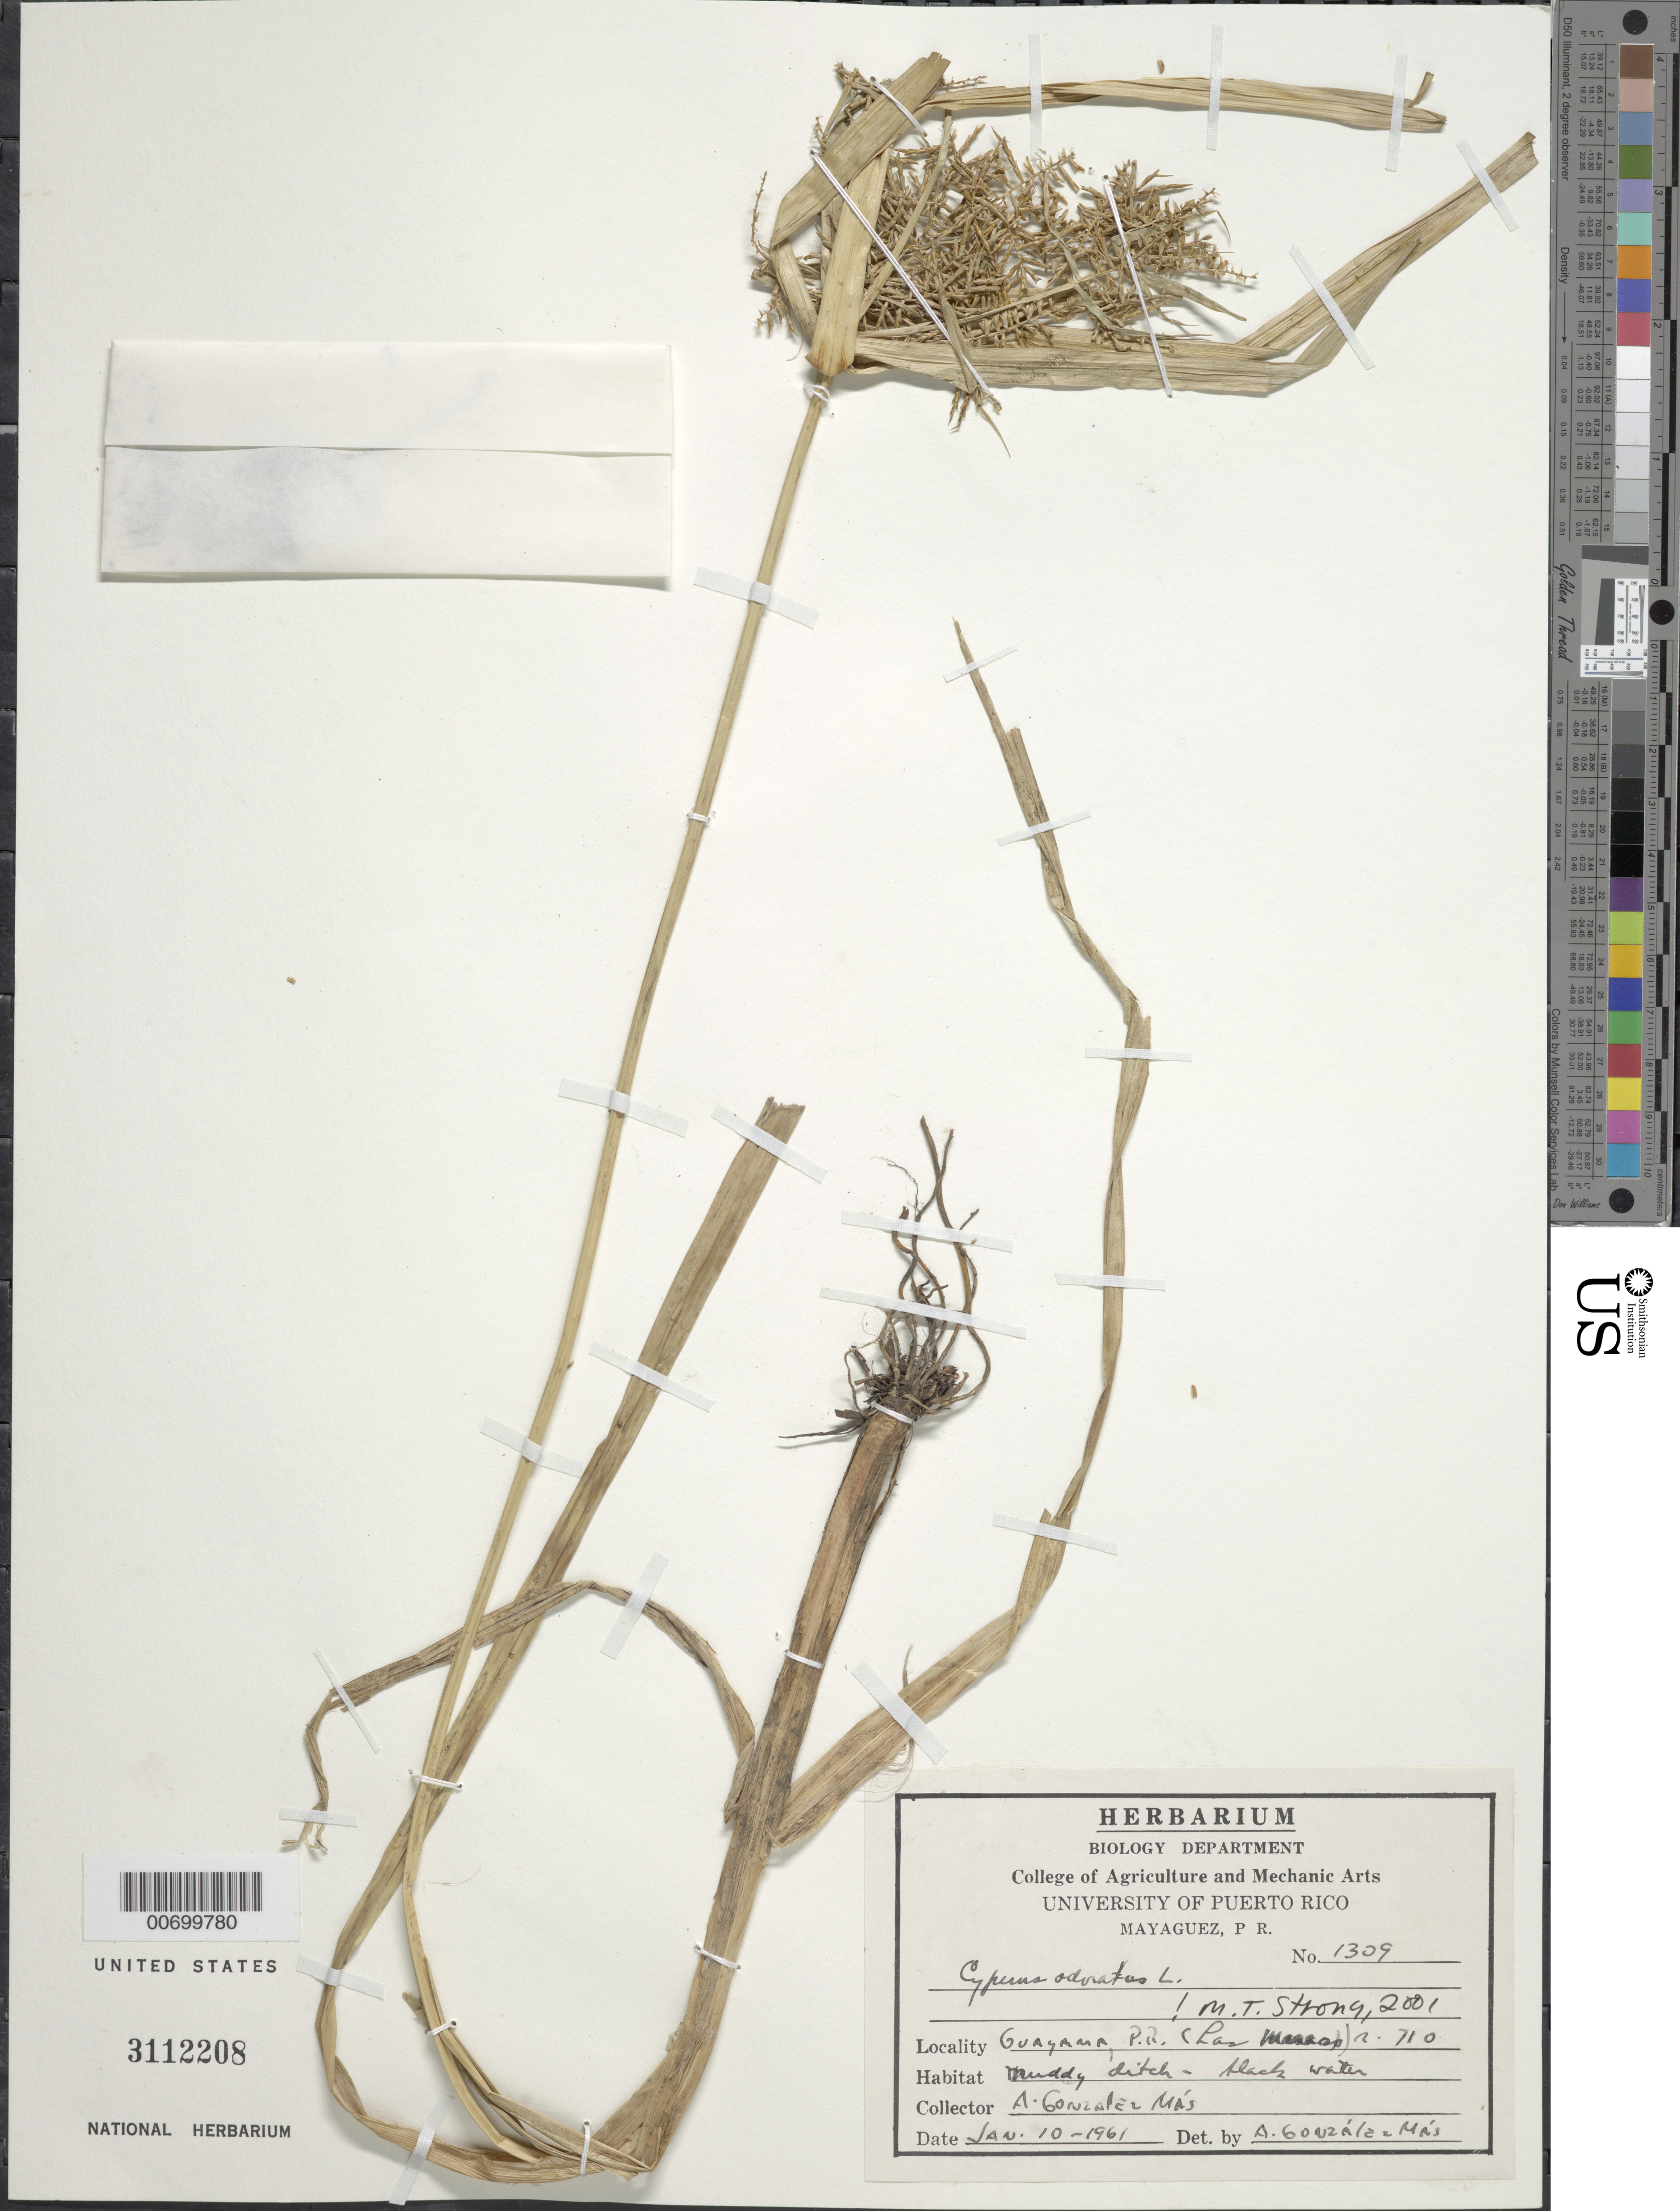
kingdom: Plantae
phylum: Tracheophyta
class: Liliopsida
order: Poales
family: Cyperaceae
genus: Cyperus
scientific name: Cyperus odoratus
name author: L.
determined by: Strong, M. T., (US), Smithsonian Institution - National Museum of Natural History (UNITED STATES)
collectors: A. González Más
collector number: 1309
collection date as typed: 10 Jan 1961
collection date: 1961-01-10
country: Puerto Rico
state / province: Guayama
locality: Guayama: Rd. 710.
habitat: Muddy ditch.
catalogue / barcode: US 3112208